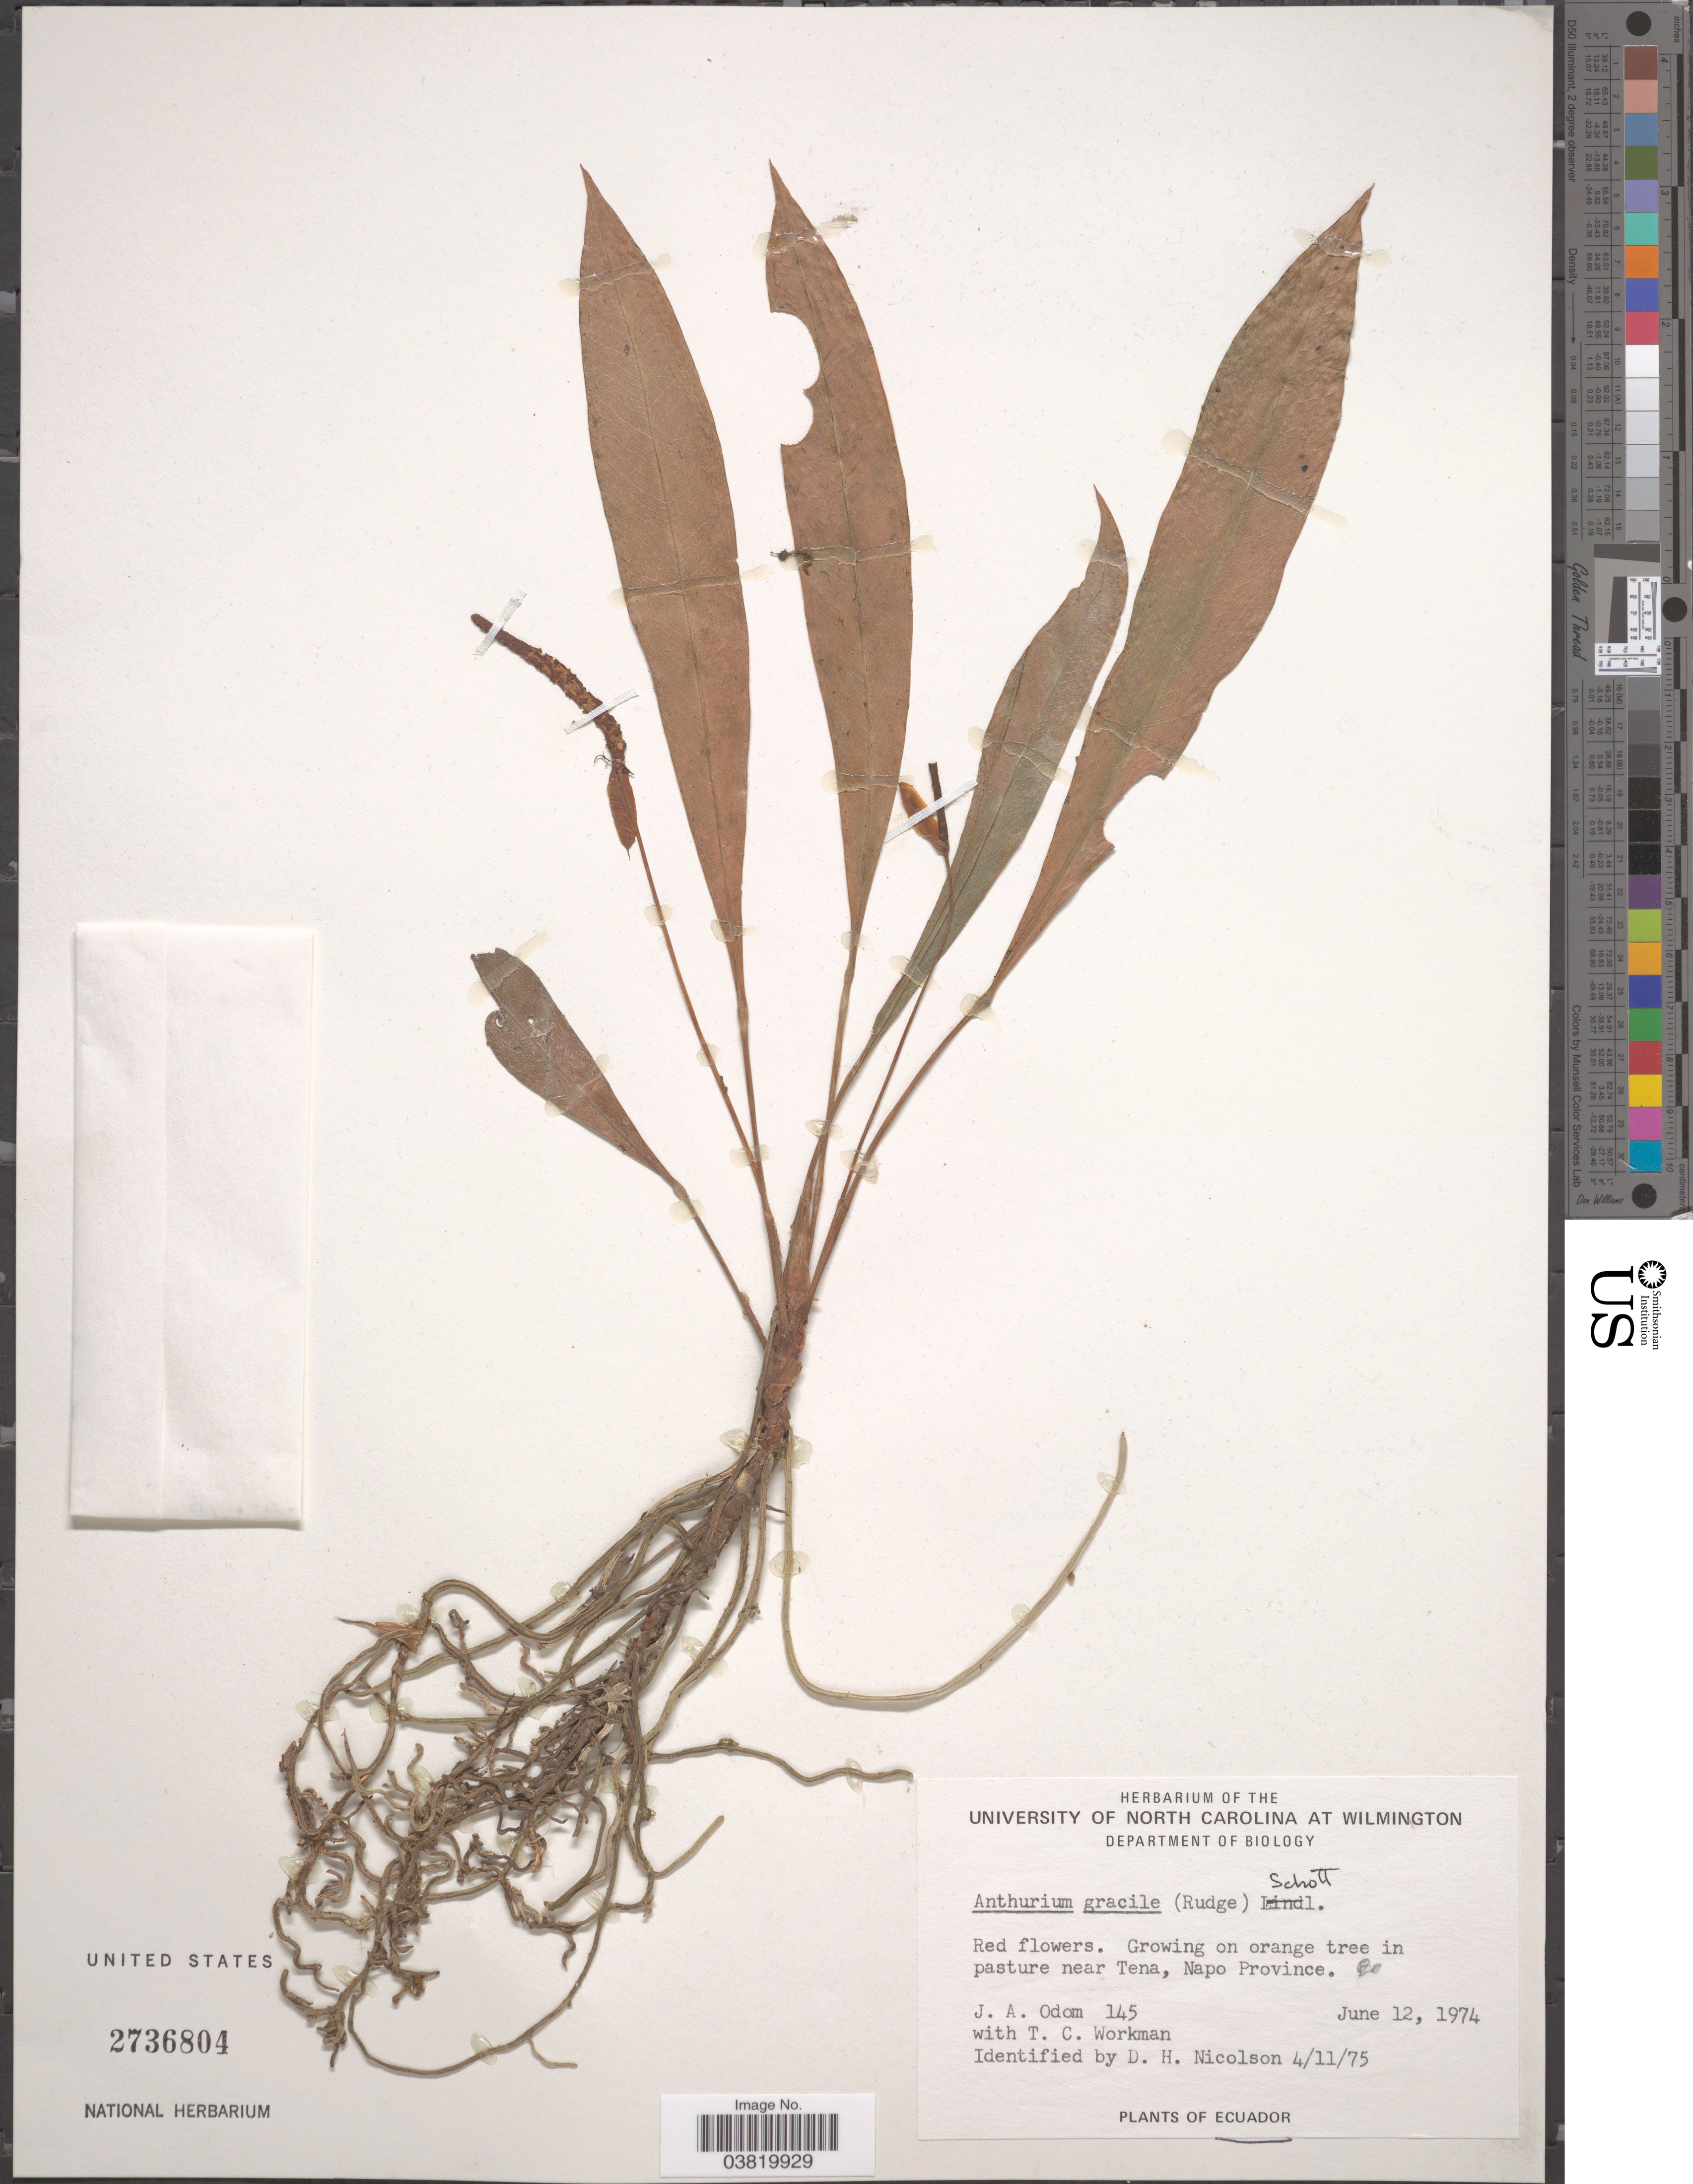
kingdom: Plantae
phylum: Tracheophyta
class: Liliopsida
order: Alismatales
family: Araceae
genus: Anthurium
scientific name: Anthurium gracile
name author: (Rudge) Schott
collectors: J. Odom & T. Workman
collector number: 145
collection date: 1974-06-12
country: Ecuador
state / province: Napo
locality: Near Tena.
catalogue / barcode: US 2736804